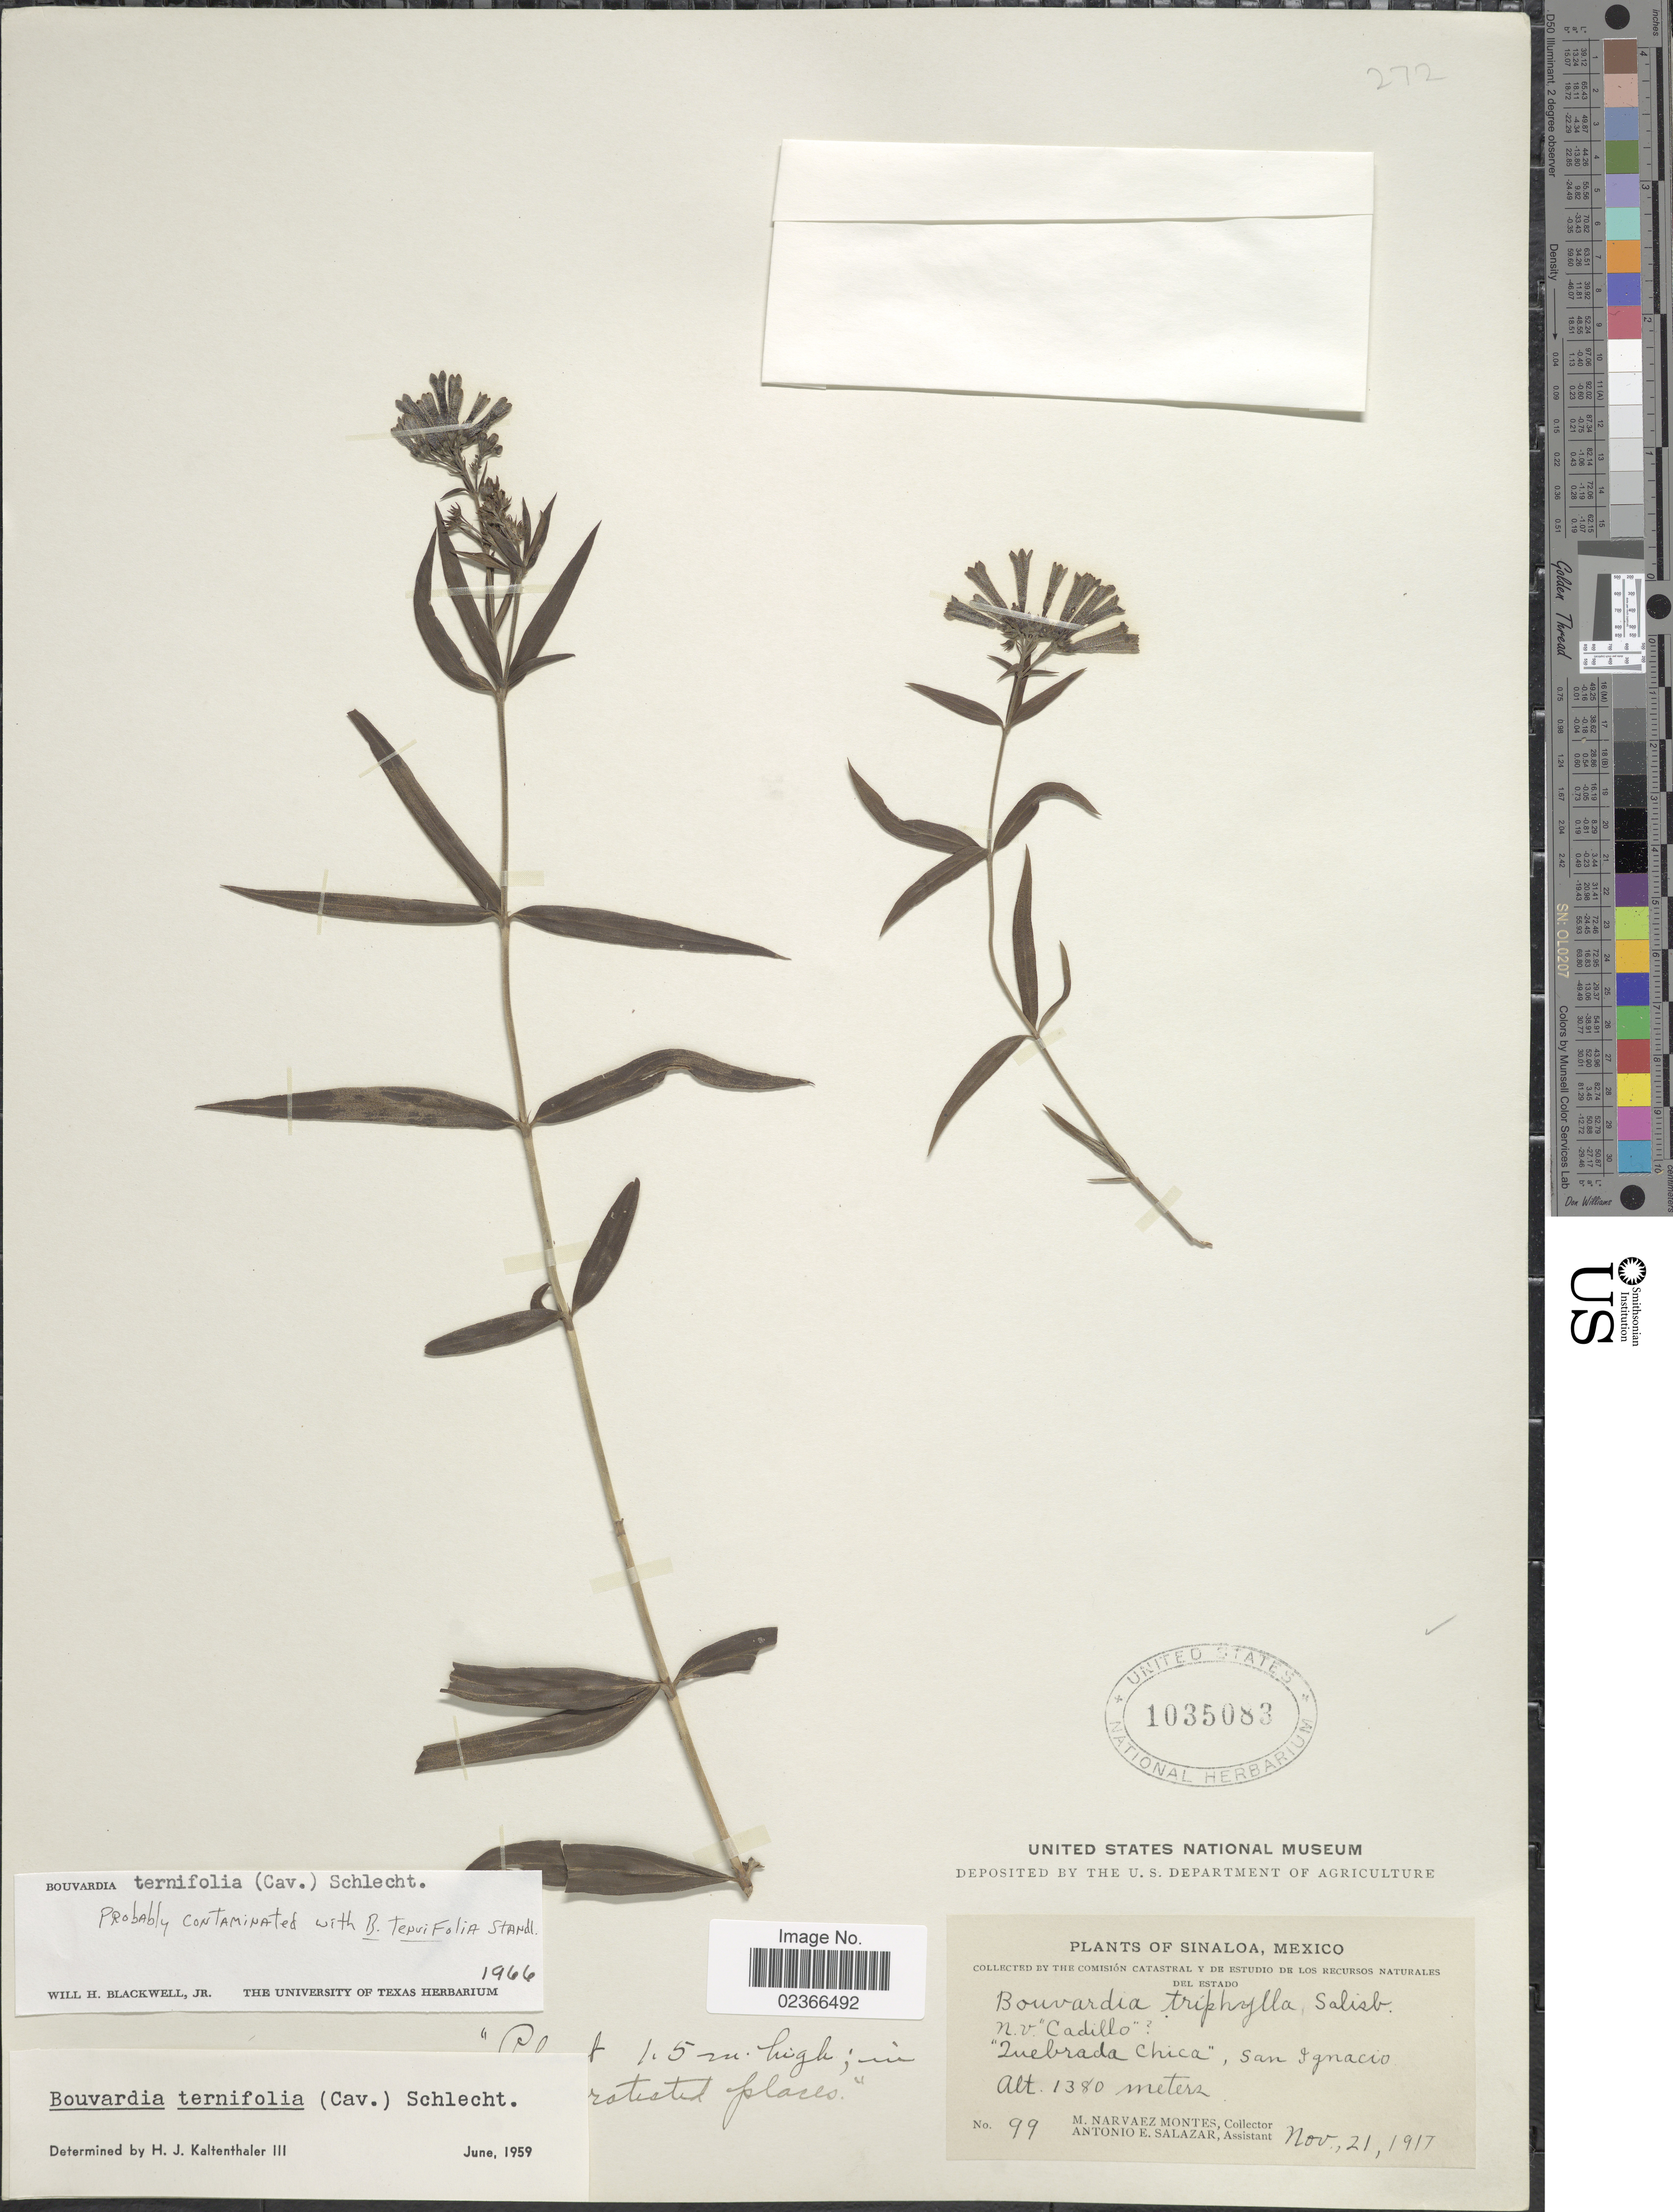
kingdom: Plantae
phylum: Tracheophyta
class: Magnoliopsida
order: Gentianales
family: Rubiaceae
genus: Bouvardia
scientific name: Bouvardia ternifolia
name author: (Cav.) Schltdl.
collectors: M. Navarez Montes & A. E. Salazar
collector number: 99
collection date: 1917-11-21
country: Mexico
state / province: Sinaloa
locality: Quebrada Chica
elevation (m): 1380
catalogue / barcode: US 1035083